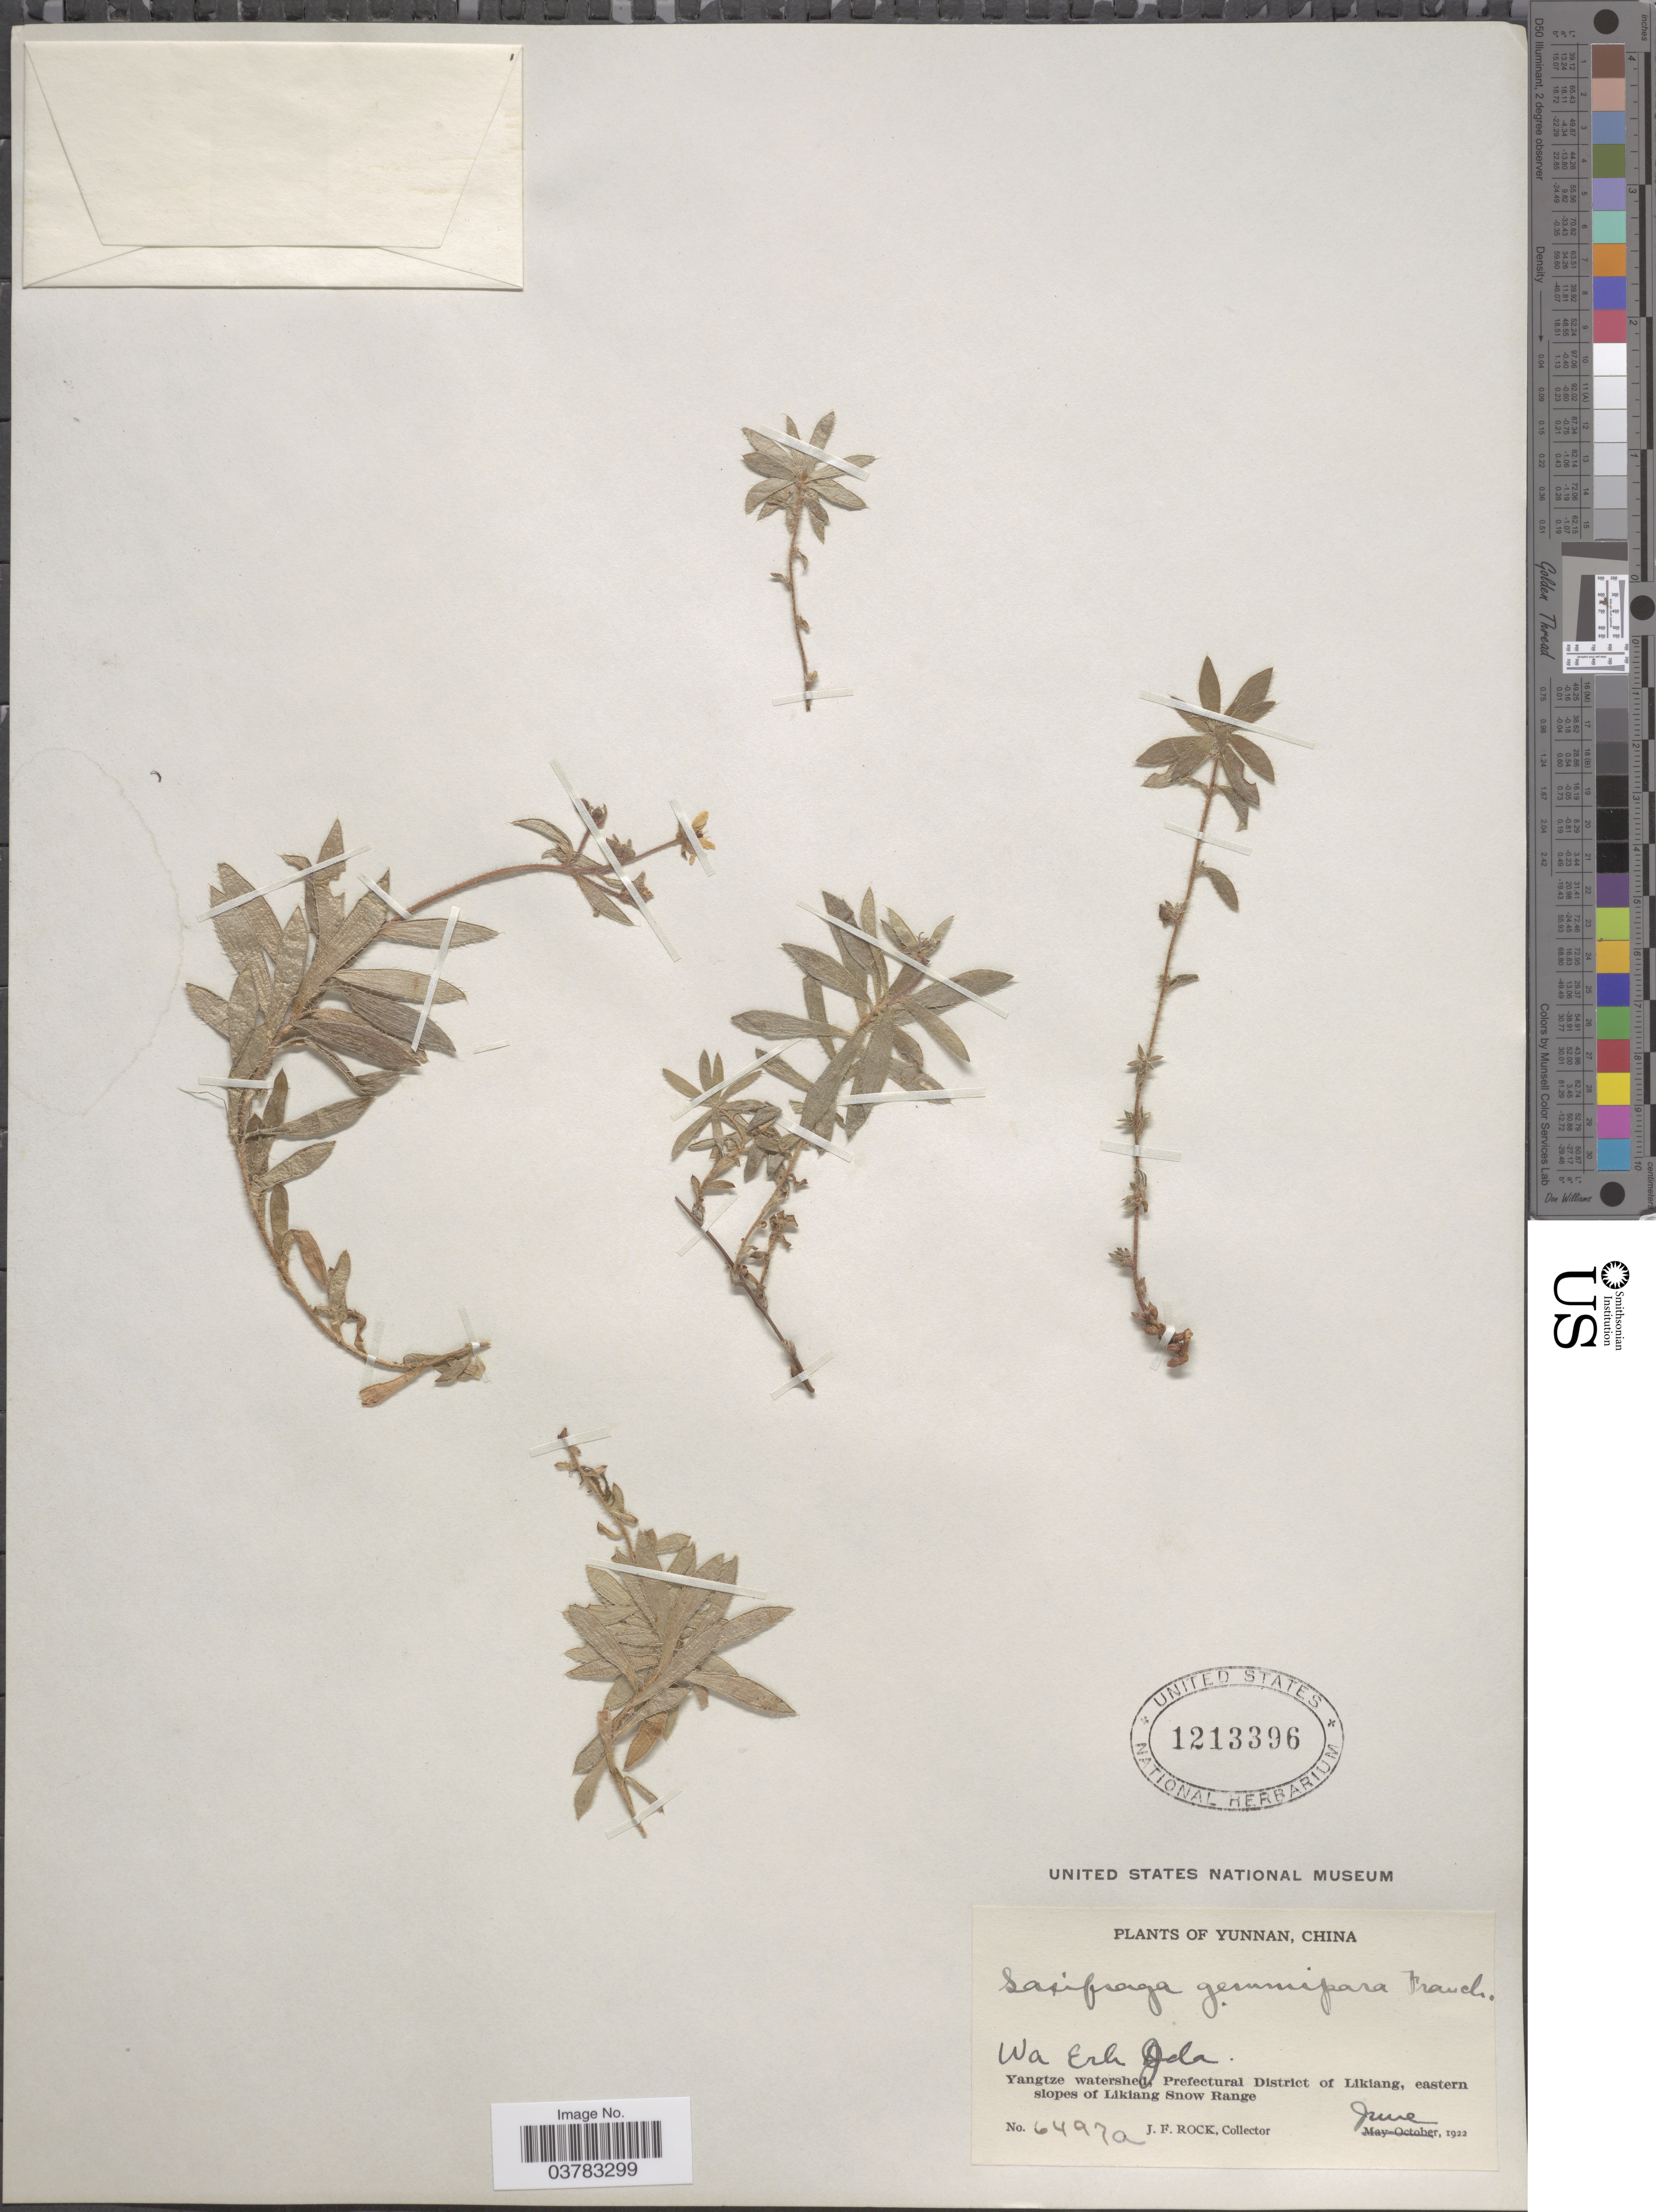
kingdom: Plantae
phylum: Tracheophyta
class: Magnoliopsida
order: Saxifragales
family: Saxifragaceae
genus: Saxifraga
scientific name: Saxifraga gemmipara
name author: Franch.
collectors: J. Rock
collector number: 6497a*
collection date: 1922-06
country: China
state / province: Yunnan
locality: Wa Erh Jda. [interpreted] Yangtze watershed, Prefectural District of Likiang, eastern slopes of Likiang Snow Range.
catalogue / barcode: US 1213396